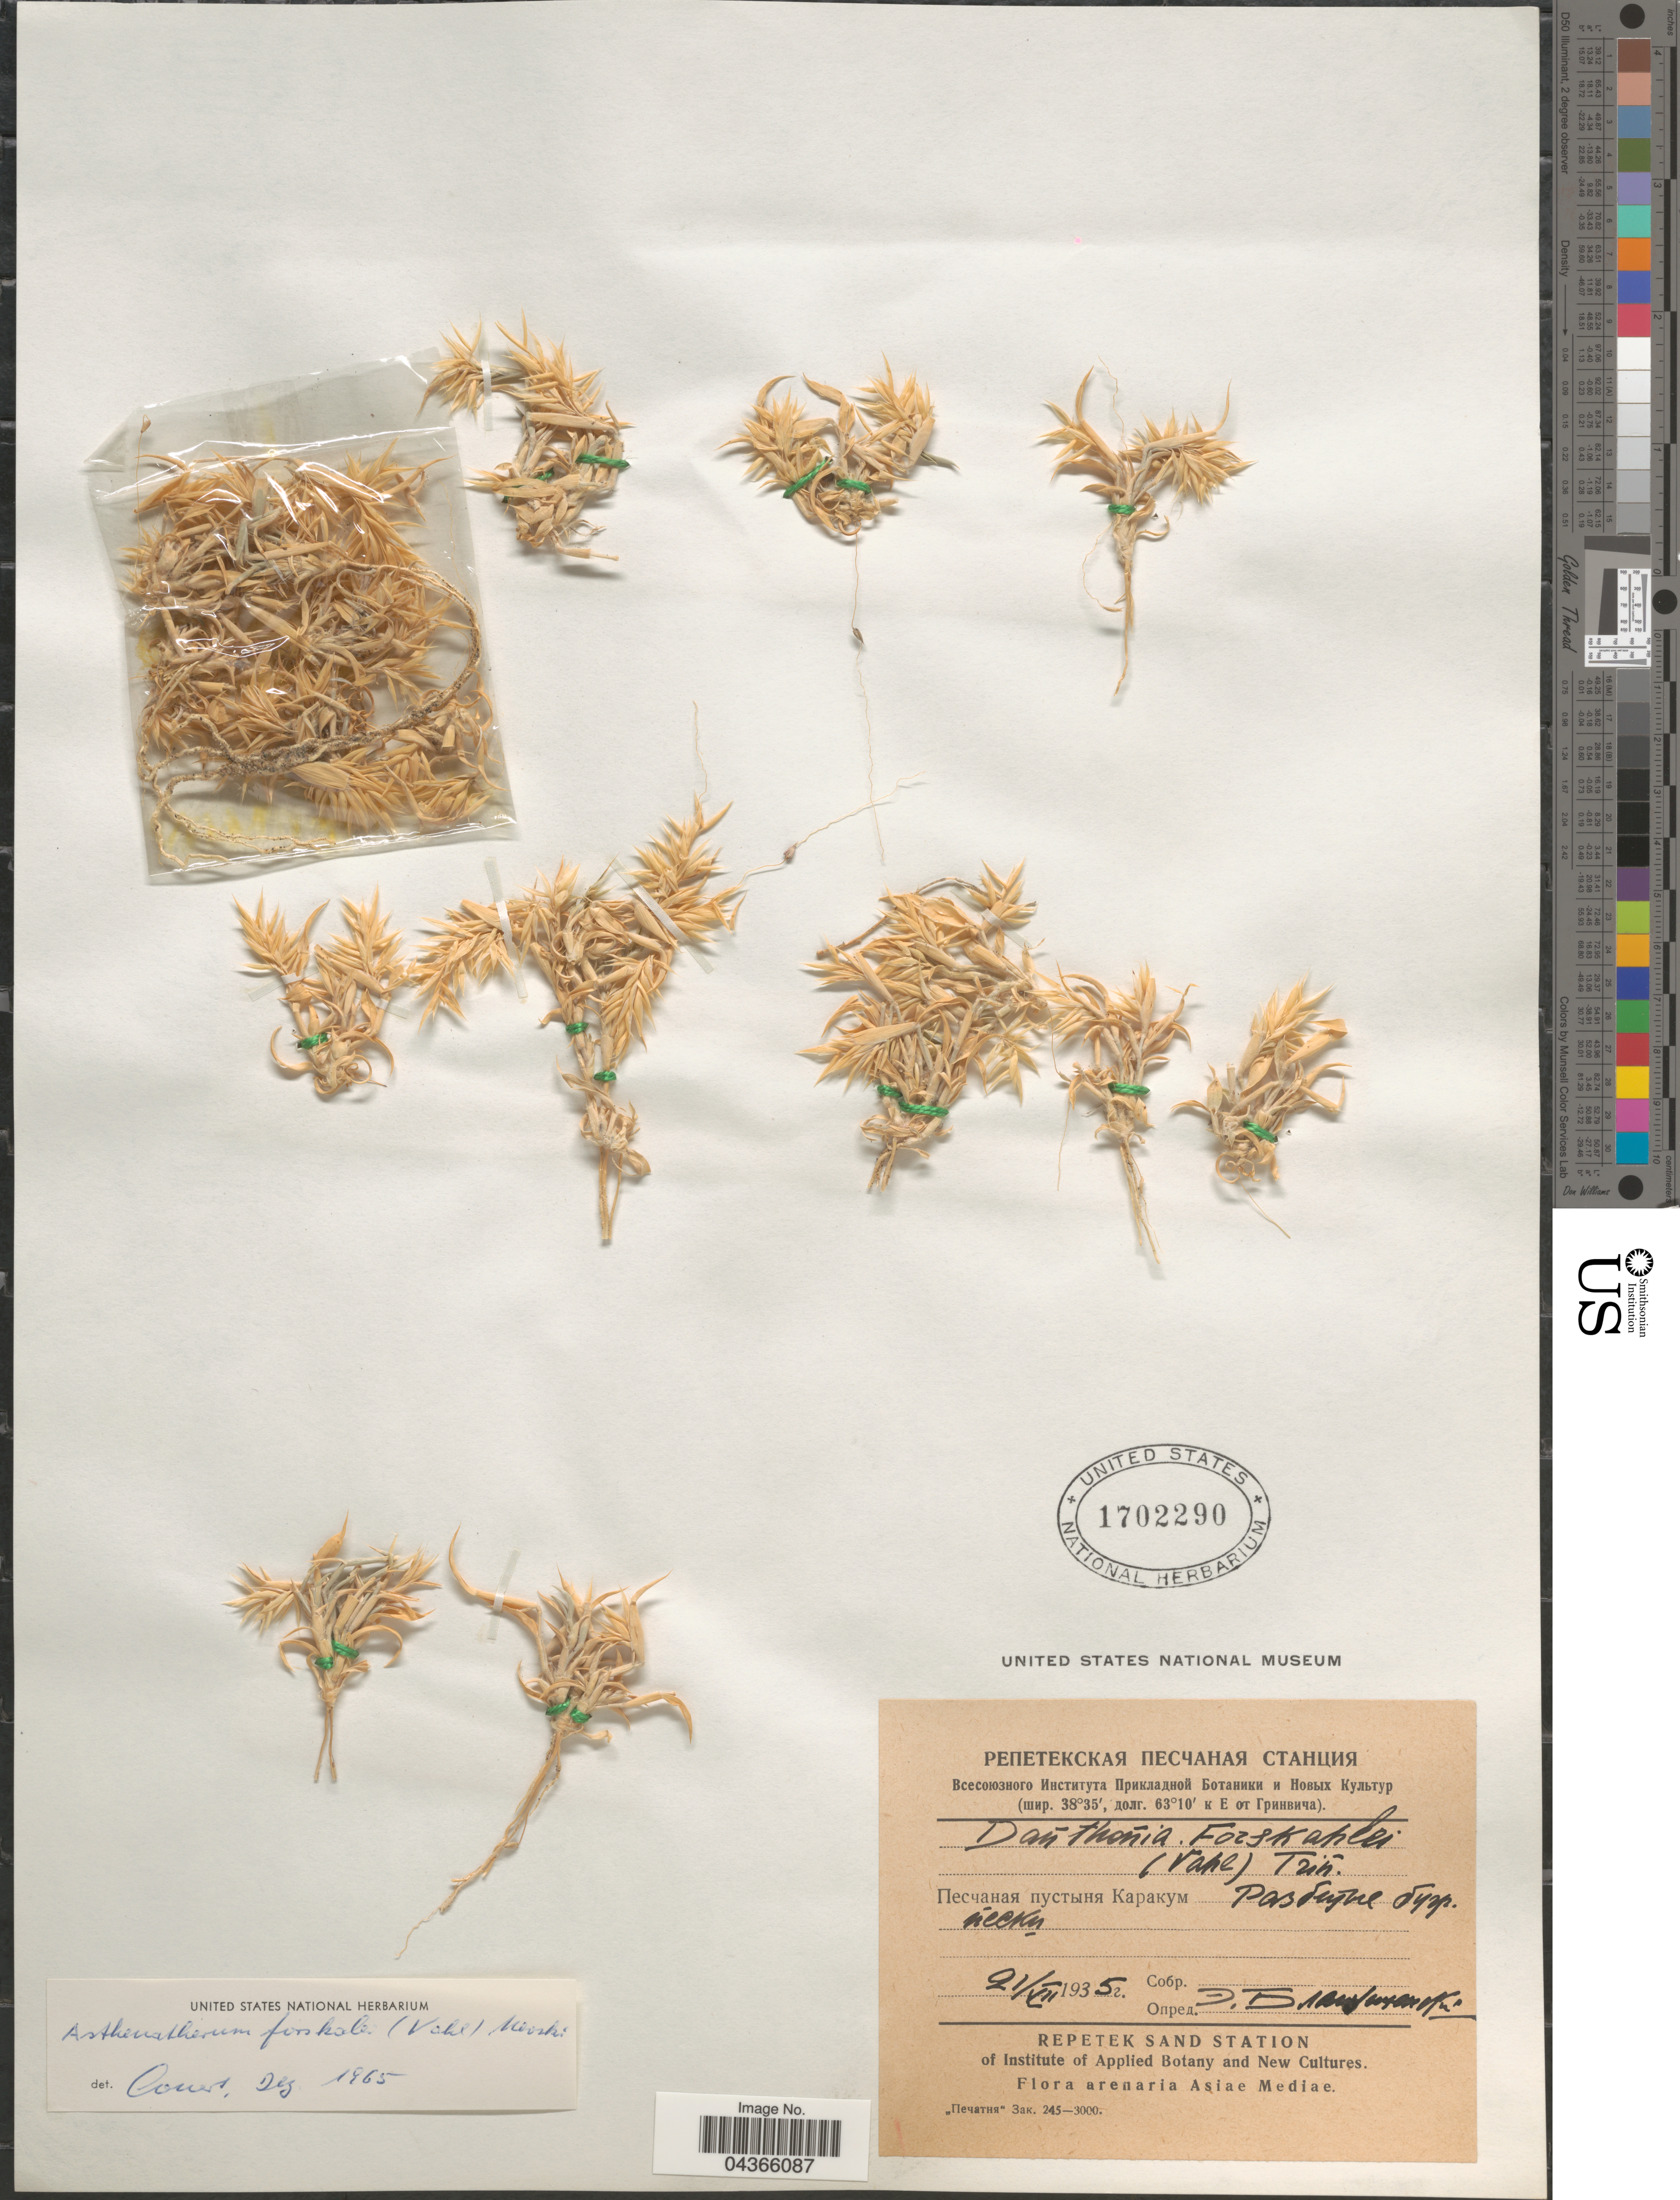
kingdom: Plantae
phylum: Tracheophyta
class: Liliopsida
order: Poales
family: Poaceae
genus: Centropodia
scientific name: Centropodia forsskalii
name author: (Vahl) Cope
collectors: E. Blagoveshchenskiy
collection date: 1935-07-21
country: Turkmenistan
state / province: Lebap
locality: Arenaria Asiae Mediae. Karakum Desert, Repetrk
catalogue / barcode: US 1702290